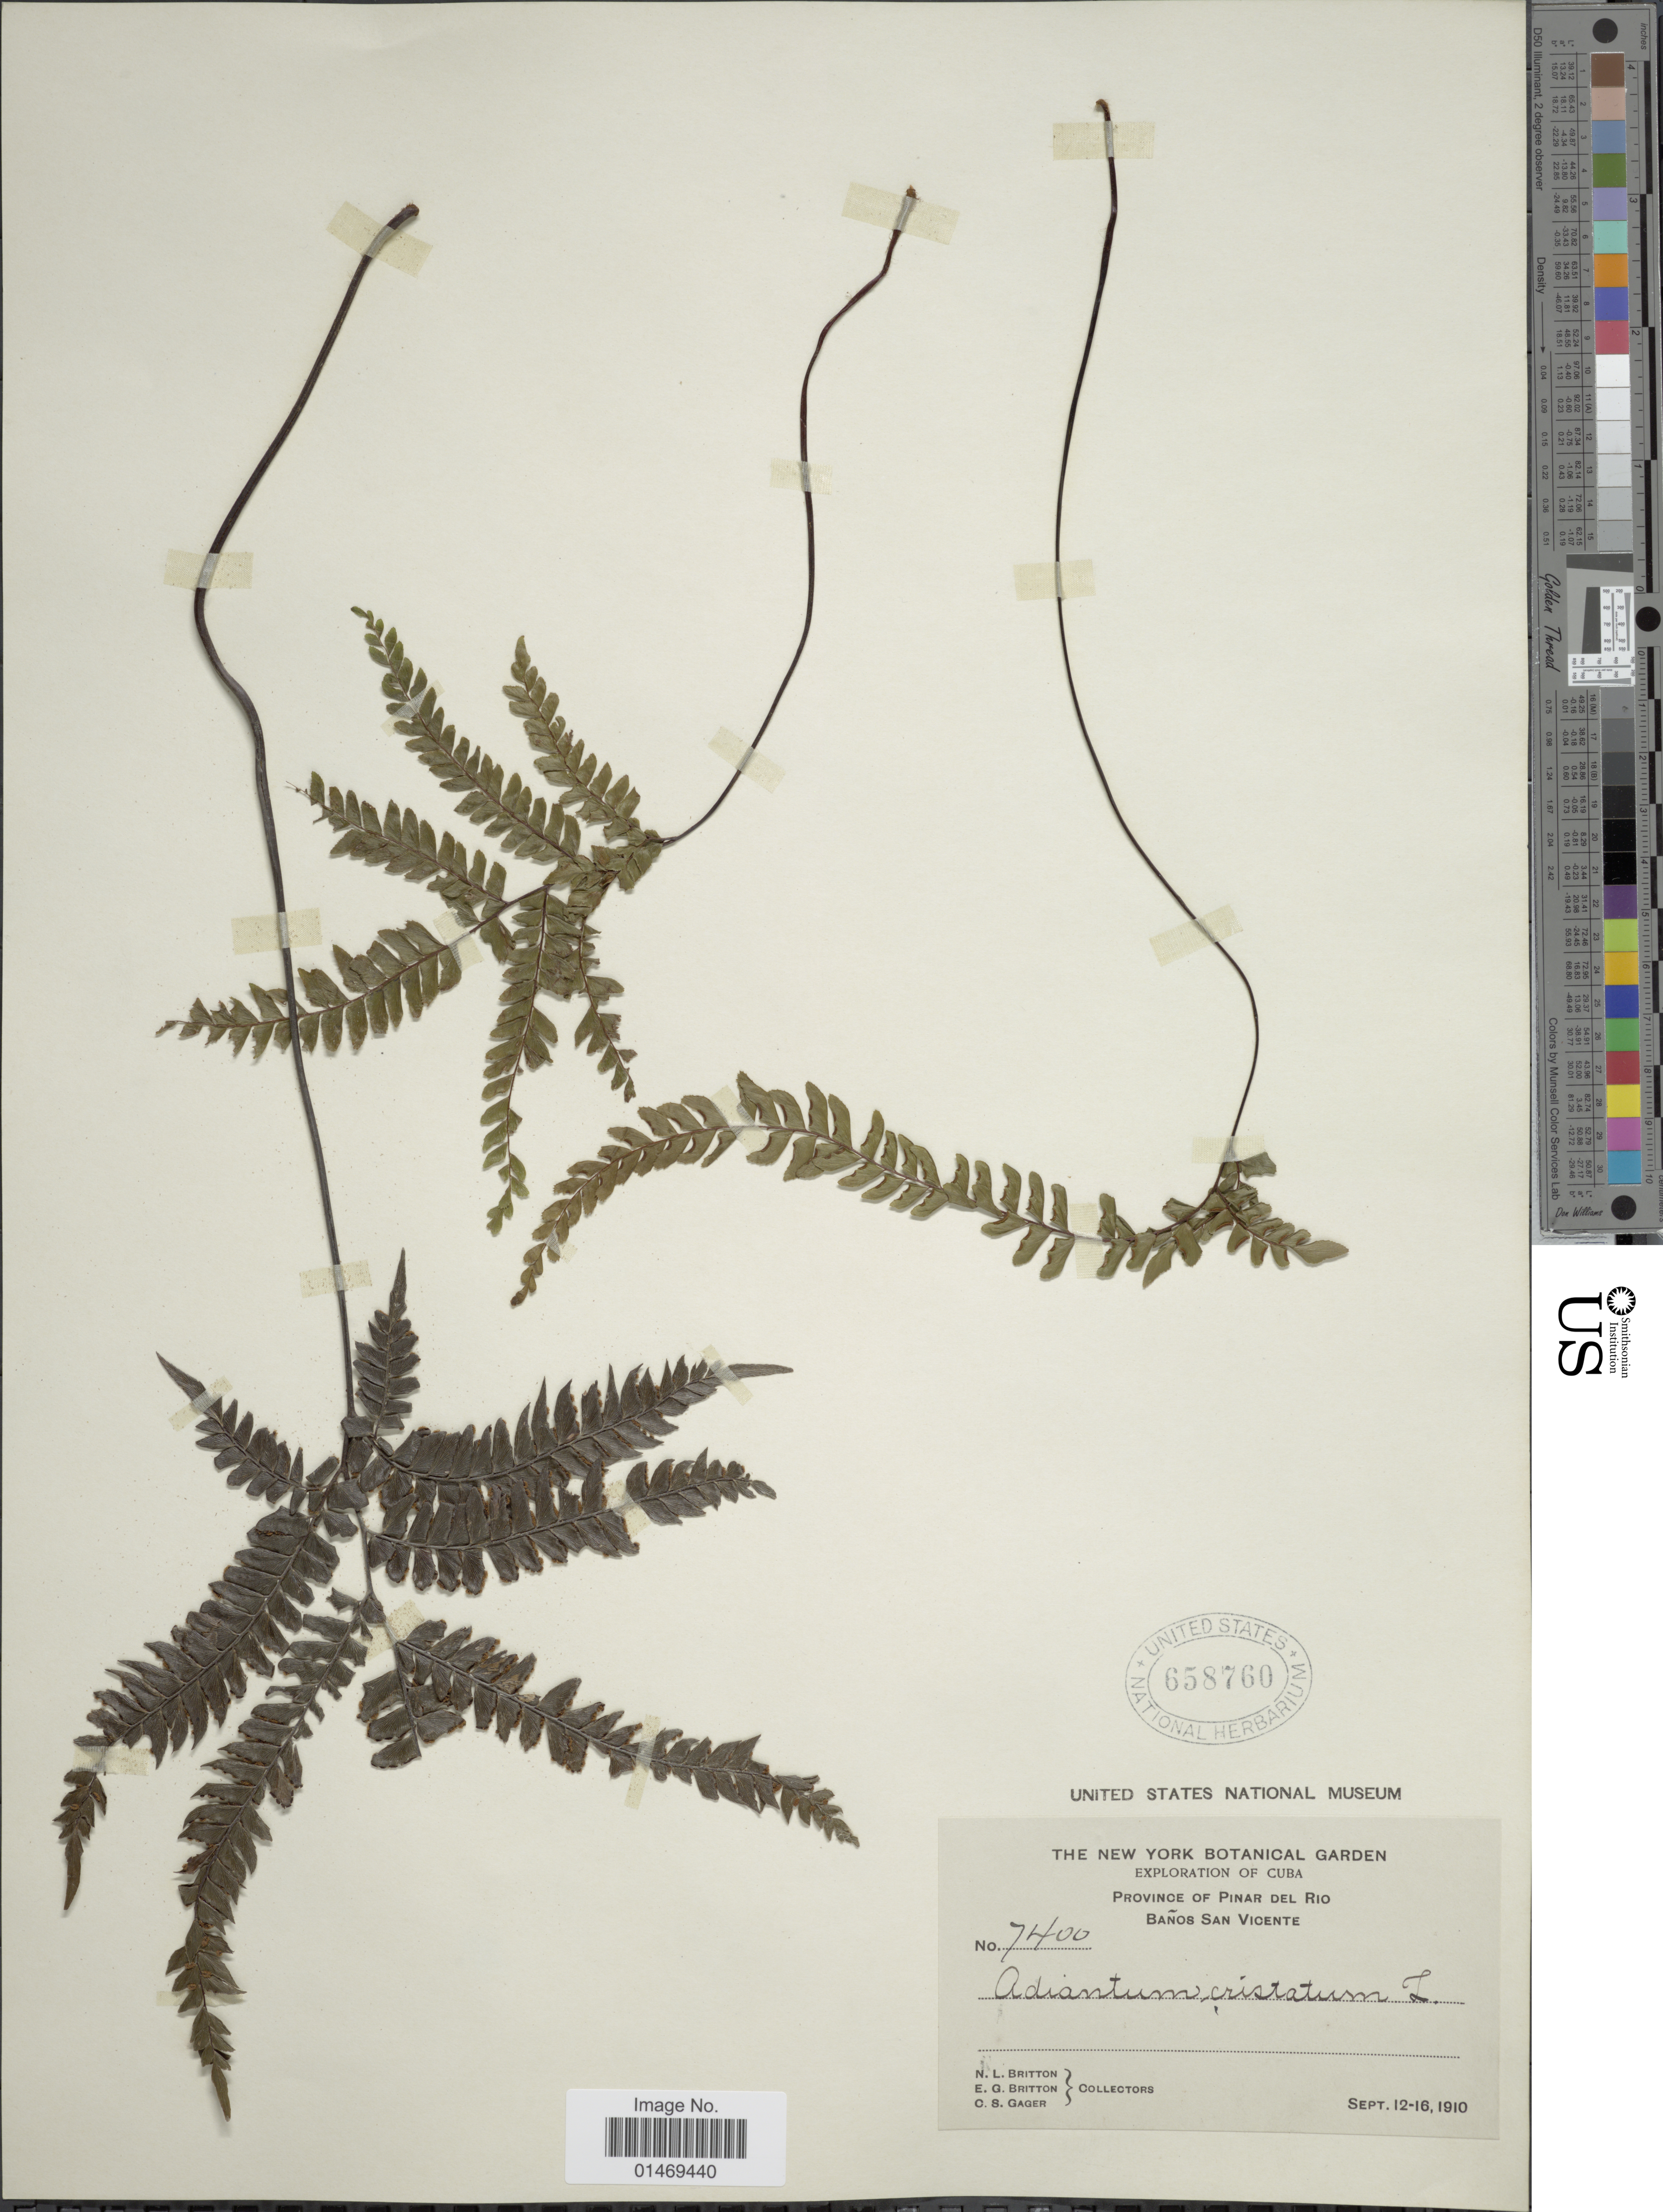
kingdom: Plantae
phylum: Tracheophyta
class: Polypodiopsida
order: Polypodiales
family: Pteridaceae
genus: Adiantum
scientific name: Adiantum pyramidale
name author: (L.) Willd.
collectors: N. Britton, E. G. Britton & C. Gager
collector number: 7400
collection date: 1910-09-12/1910-09-16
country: Cuba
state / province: Pinar del Río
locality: Exploration of Cuba, Banos San Vicente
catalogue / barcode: US 658760